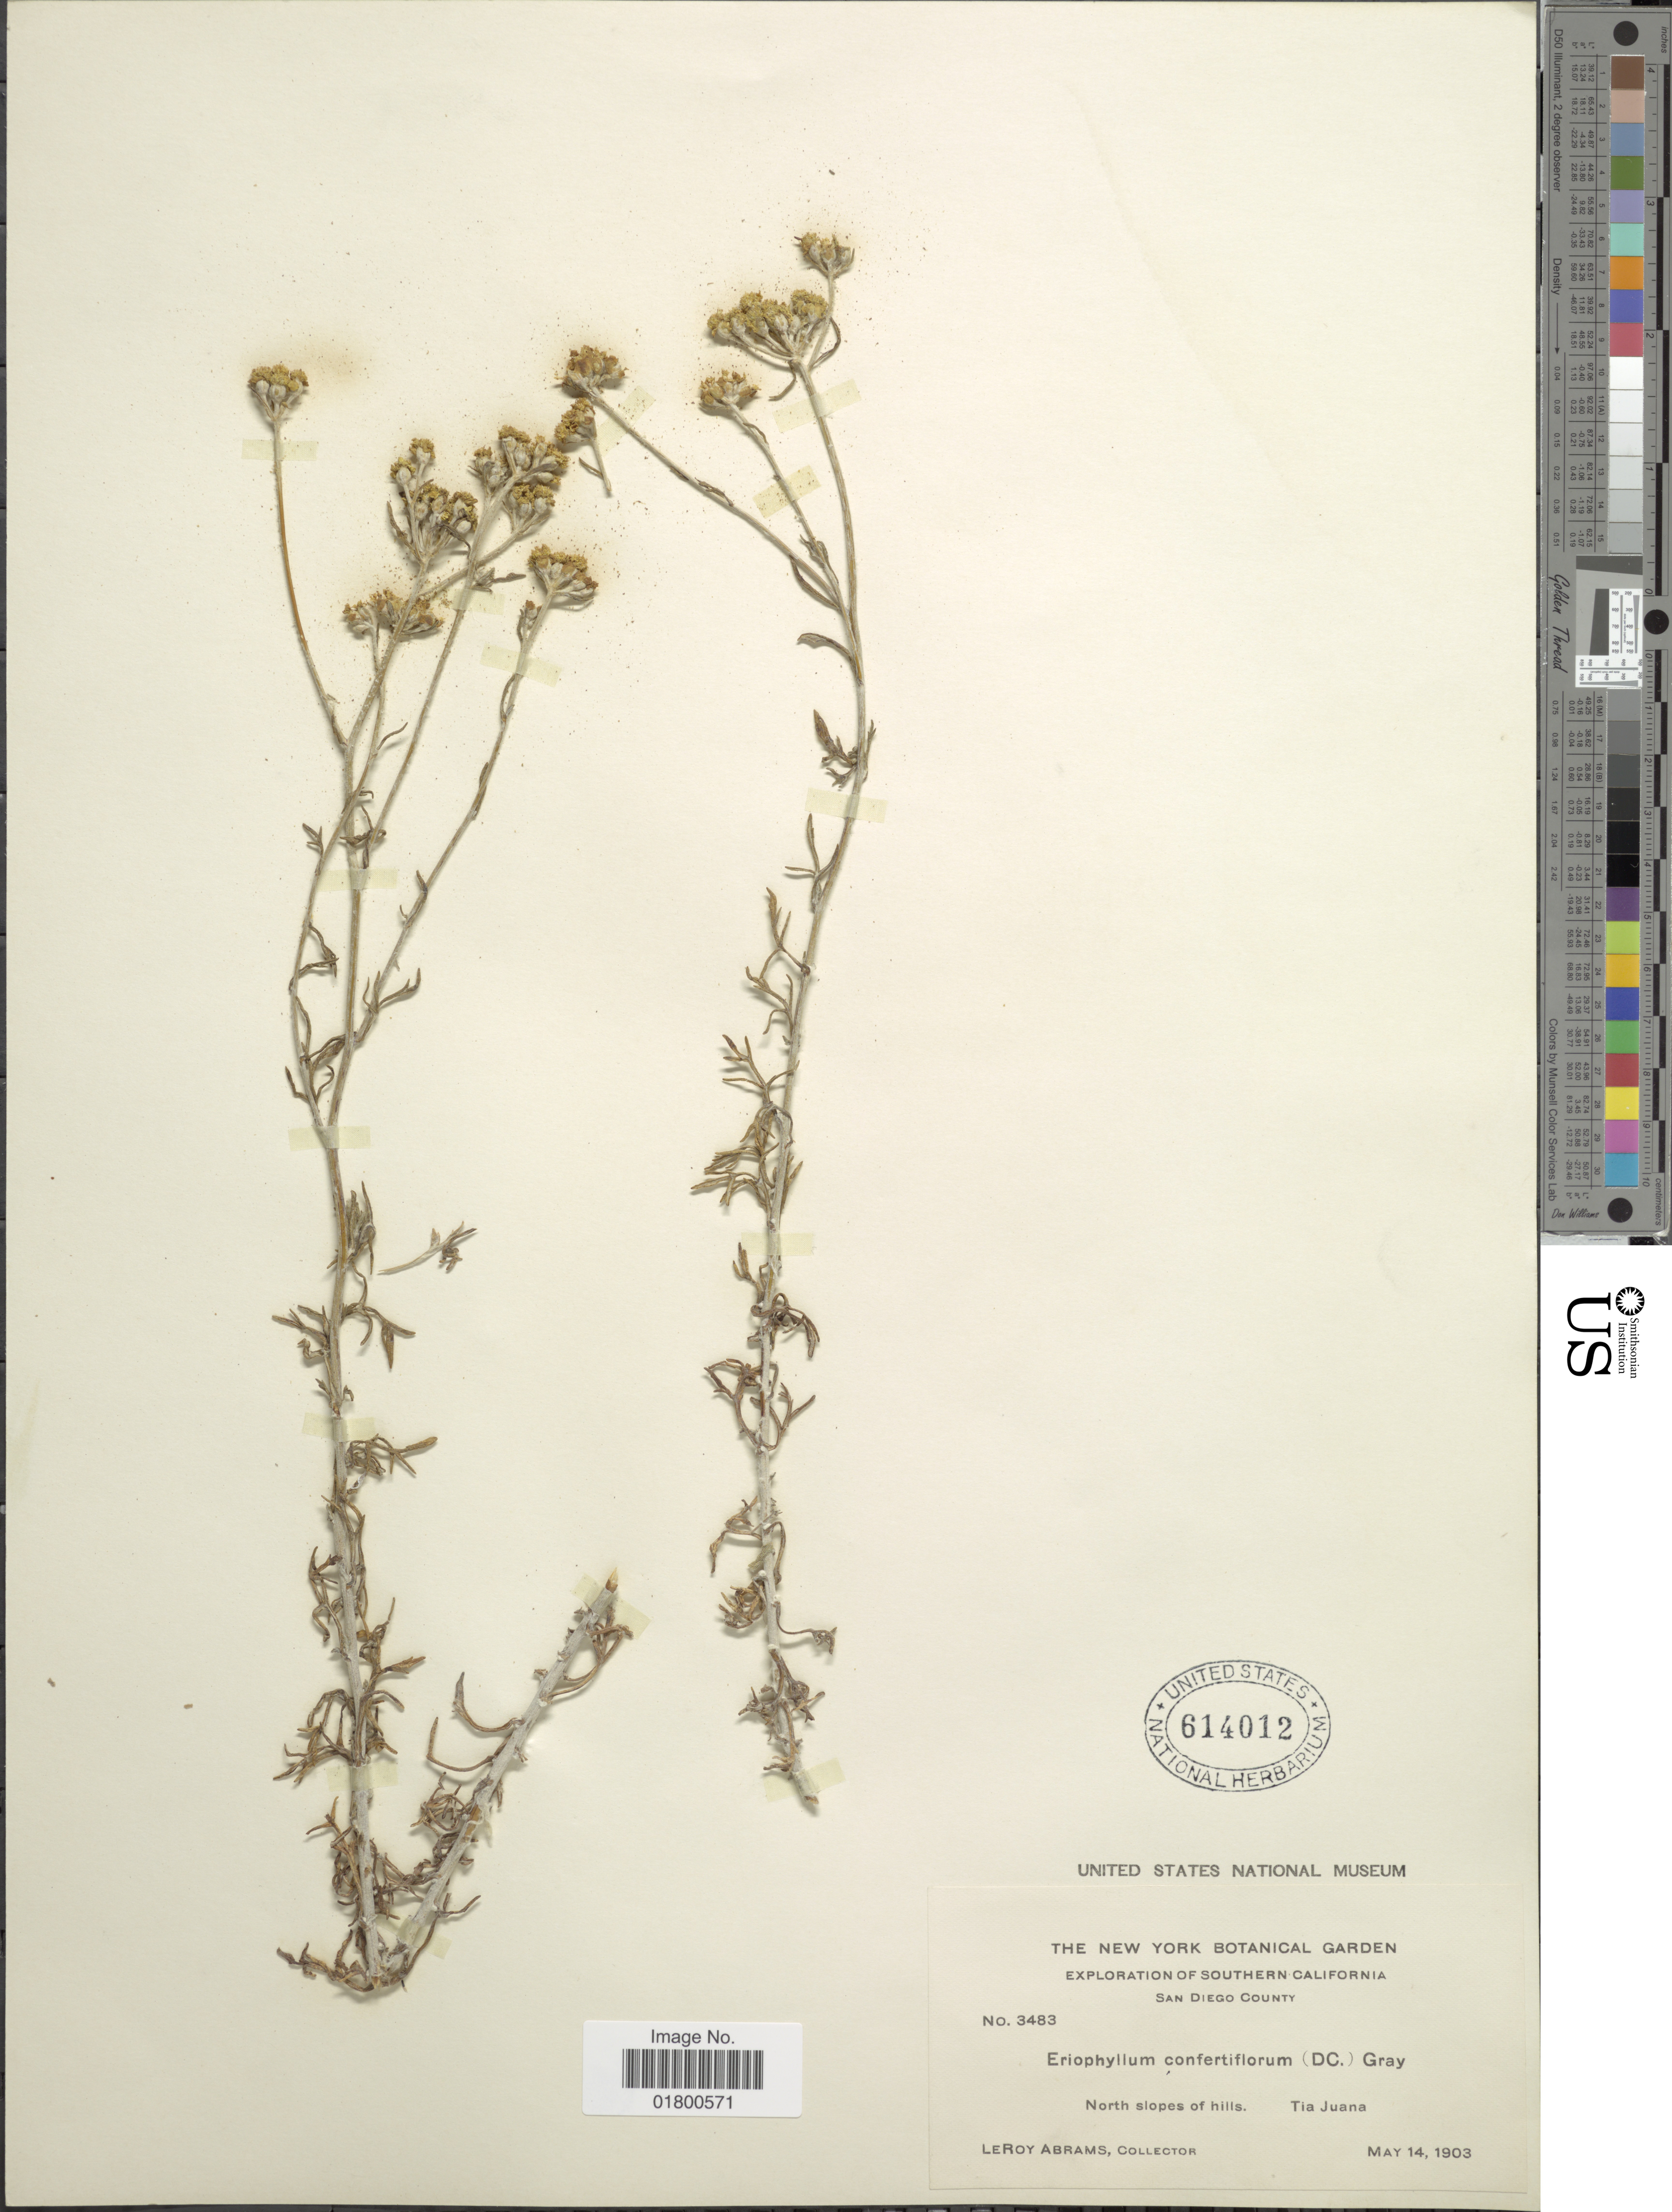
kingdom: Plantae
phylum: Tracheophyta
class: Magnoliopsida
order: Asterales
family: Asteraceae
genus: Eriophyllum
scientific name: Eriophyllum tenuifolium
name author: (DC.) Rydb.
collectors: L. Abrams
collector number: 3483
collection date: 1903-05-14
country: United States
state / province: California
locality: Southern California, North slopes of hills, Tia Juana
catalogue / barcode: US 614012